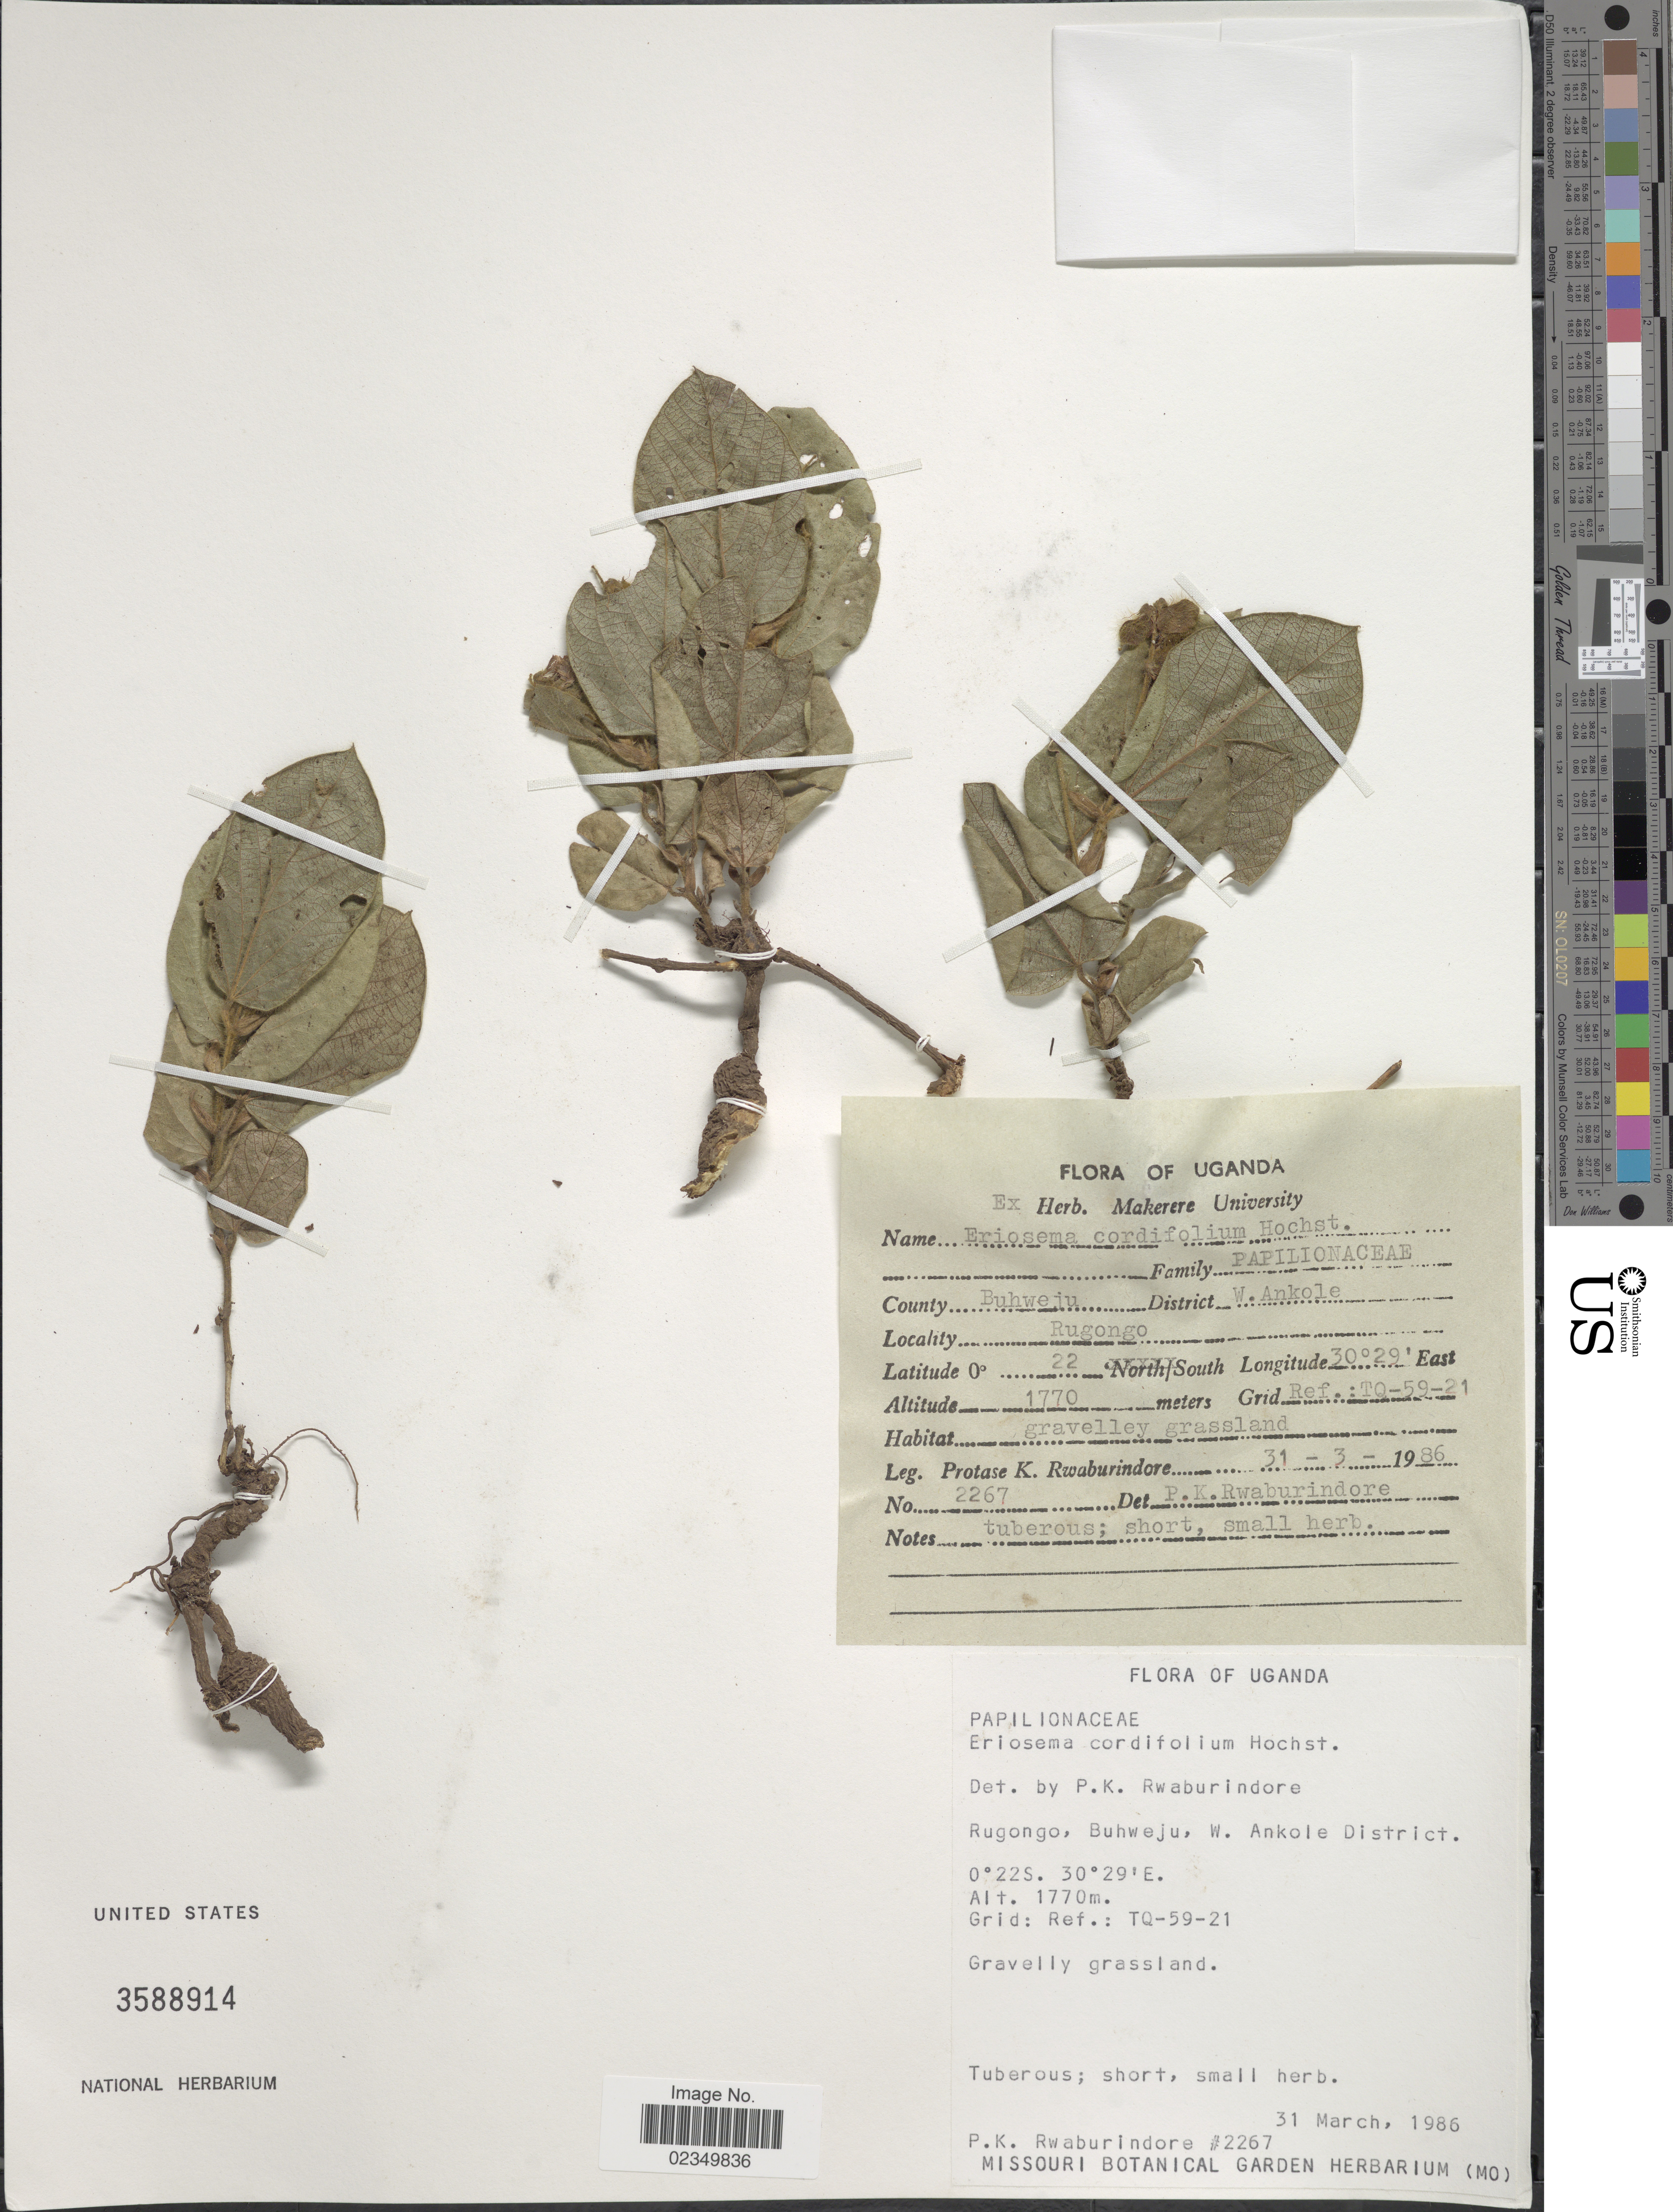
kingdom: Plantae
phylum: Tracheophyta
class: Magnoliopsida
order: Fabales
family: Fabaceae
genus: Eriosema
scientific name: Eriosema cordifolium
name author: A. Rich.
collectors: P. Rwaburindore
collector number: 2267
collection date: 1986-03-31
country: Uganda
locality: Rugongo, Buhweju, W. Ankole District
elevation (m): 1770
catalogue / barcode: US 3588914